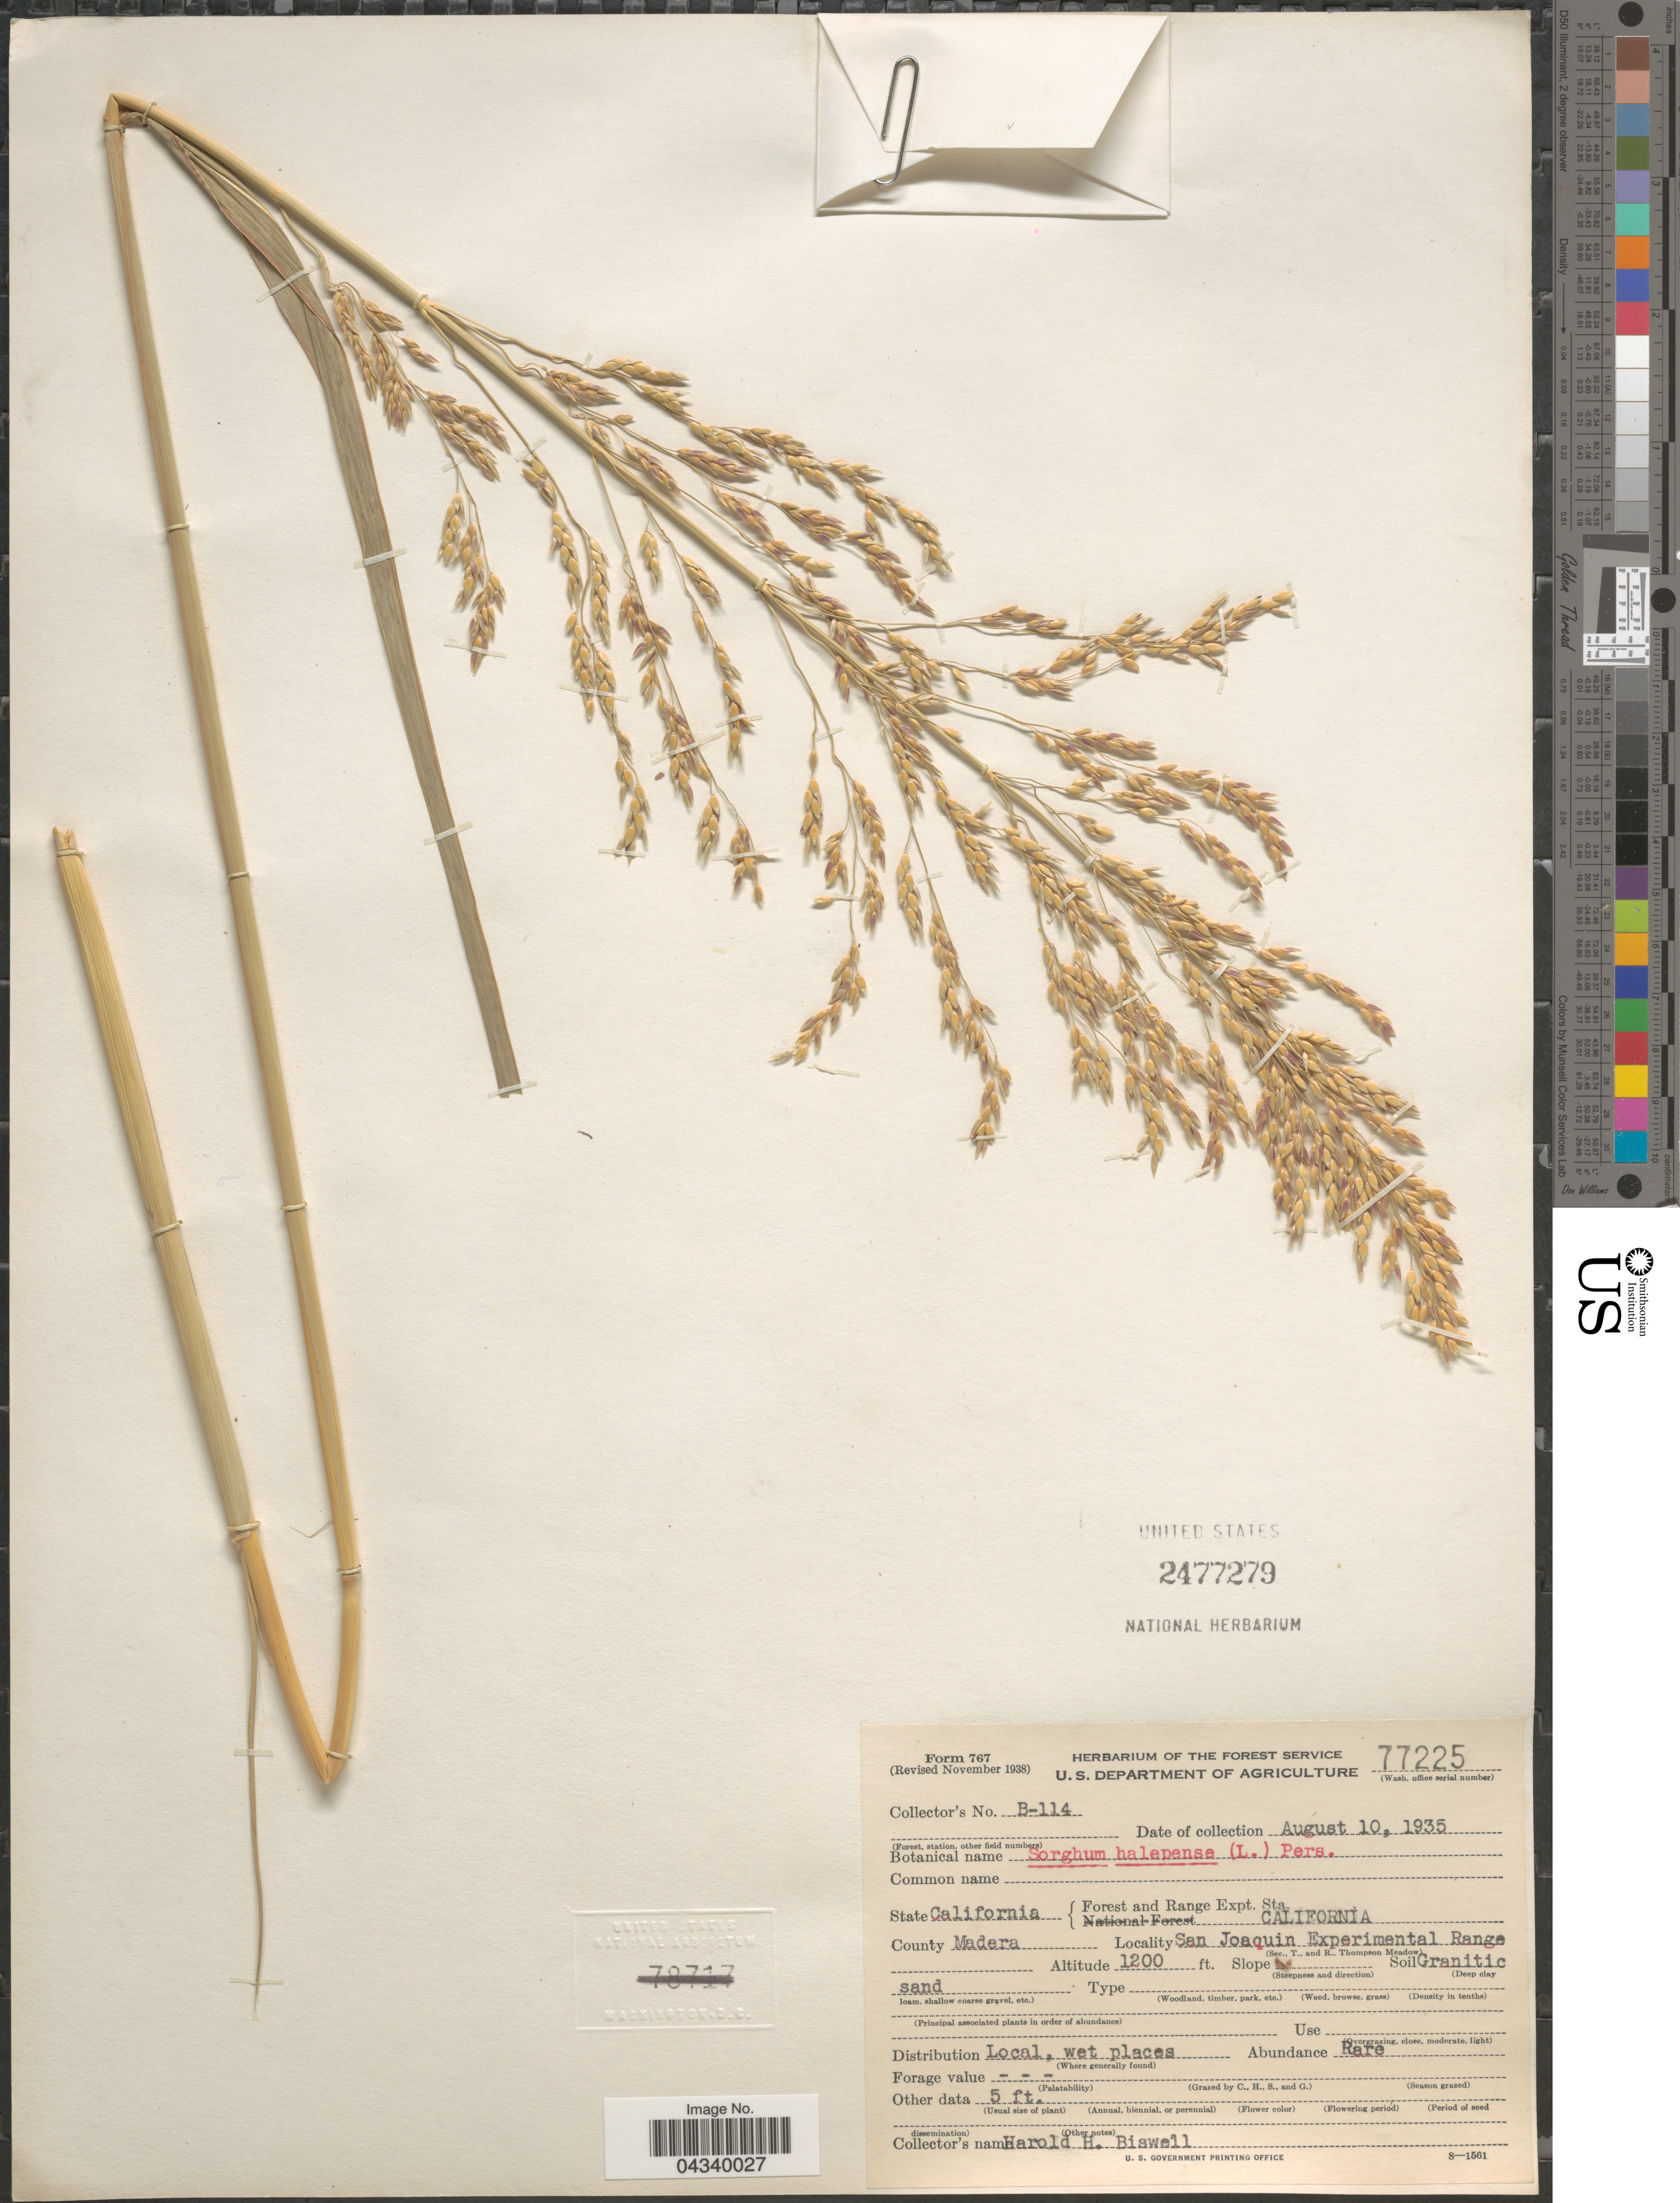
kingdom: Plantae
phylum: Tracheophyta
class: Liliopsida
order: Poales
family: Poaceae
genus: Sorghum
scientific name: Sorghum halepense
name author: (L.) Pers.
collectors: H. Biswell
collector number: B-114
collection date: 1935-08-10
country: United States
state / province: California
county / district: Madera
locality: Forest and Range Expt. Sta. California. County Madera. San Joaquin Experimental Range.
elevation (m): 366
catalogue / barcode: US 2477279